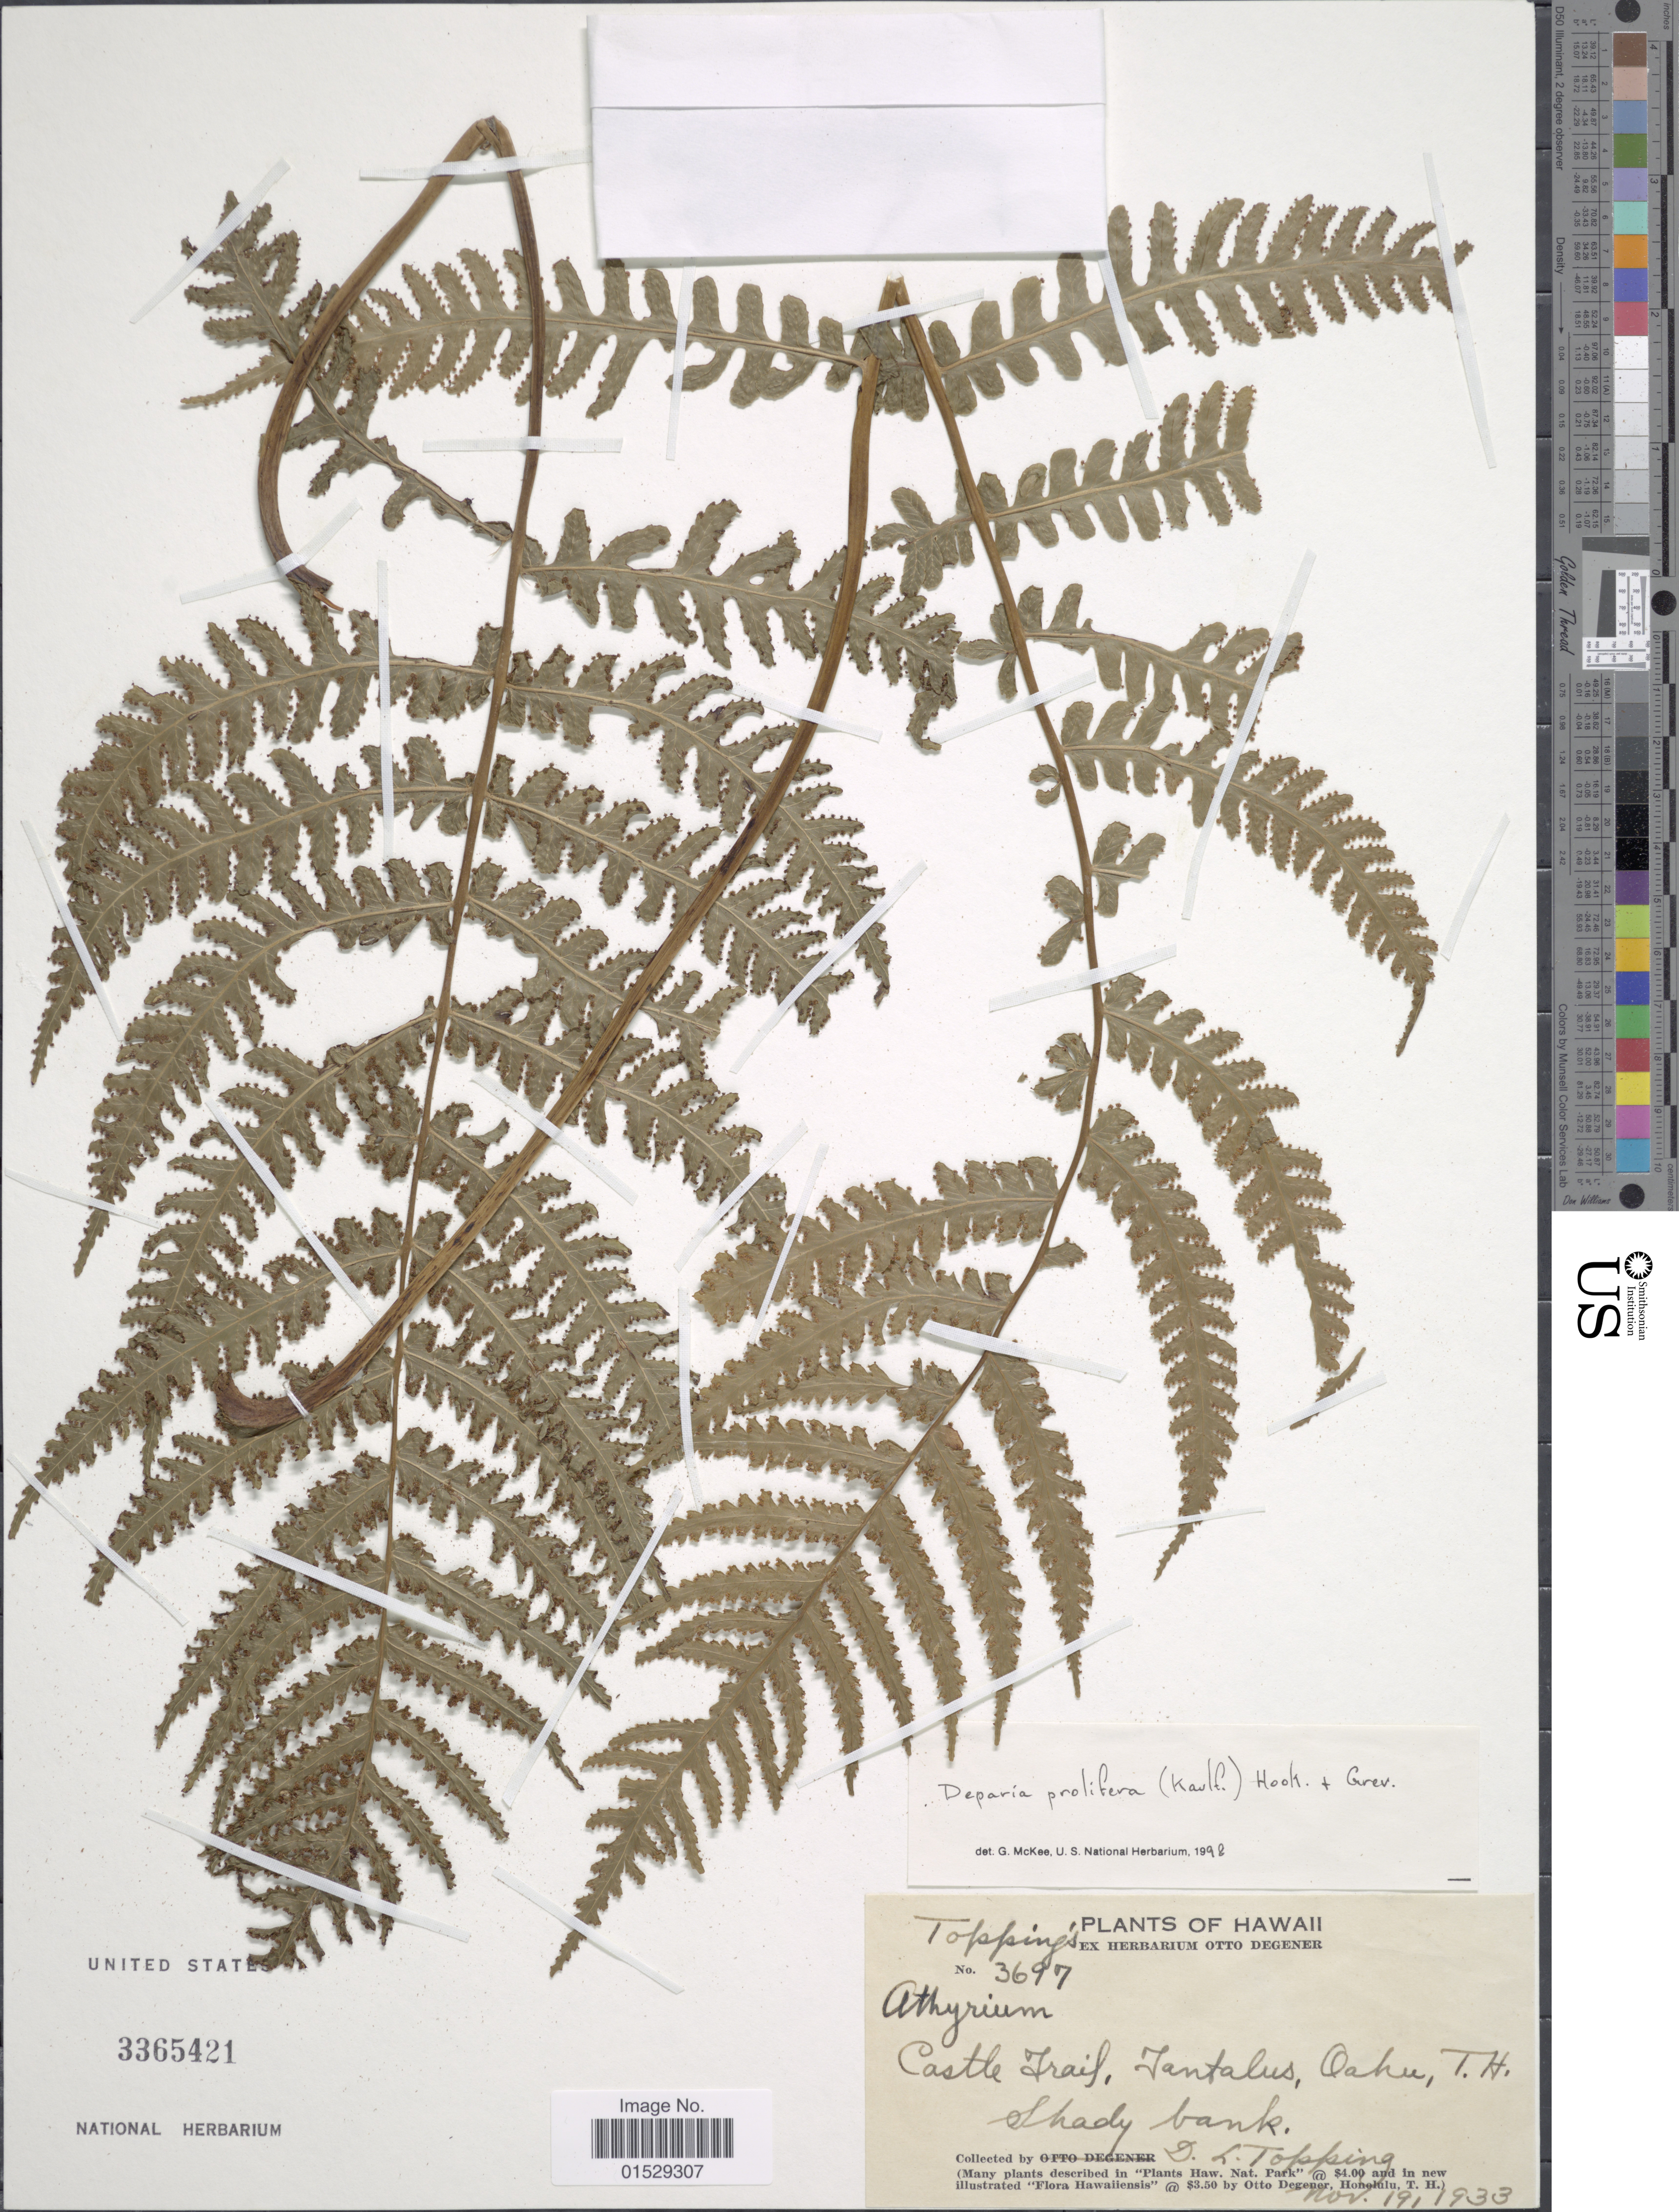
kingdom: Plantae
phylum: Tracheophyta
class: Polypodiopsida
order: Polypodiales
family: Athyriaceae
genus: Deparia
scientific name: Deparia prolifera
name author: (Kaulf.) Hook. & Grev.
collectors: D. L. Topping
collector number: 3697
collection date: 1933-11-19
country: United States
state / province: Hawaii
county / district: Honolulu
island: Oahu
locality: Castle Trail, Tantalus, Oahu, T. H., shady bank.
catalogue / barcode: US 3365421